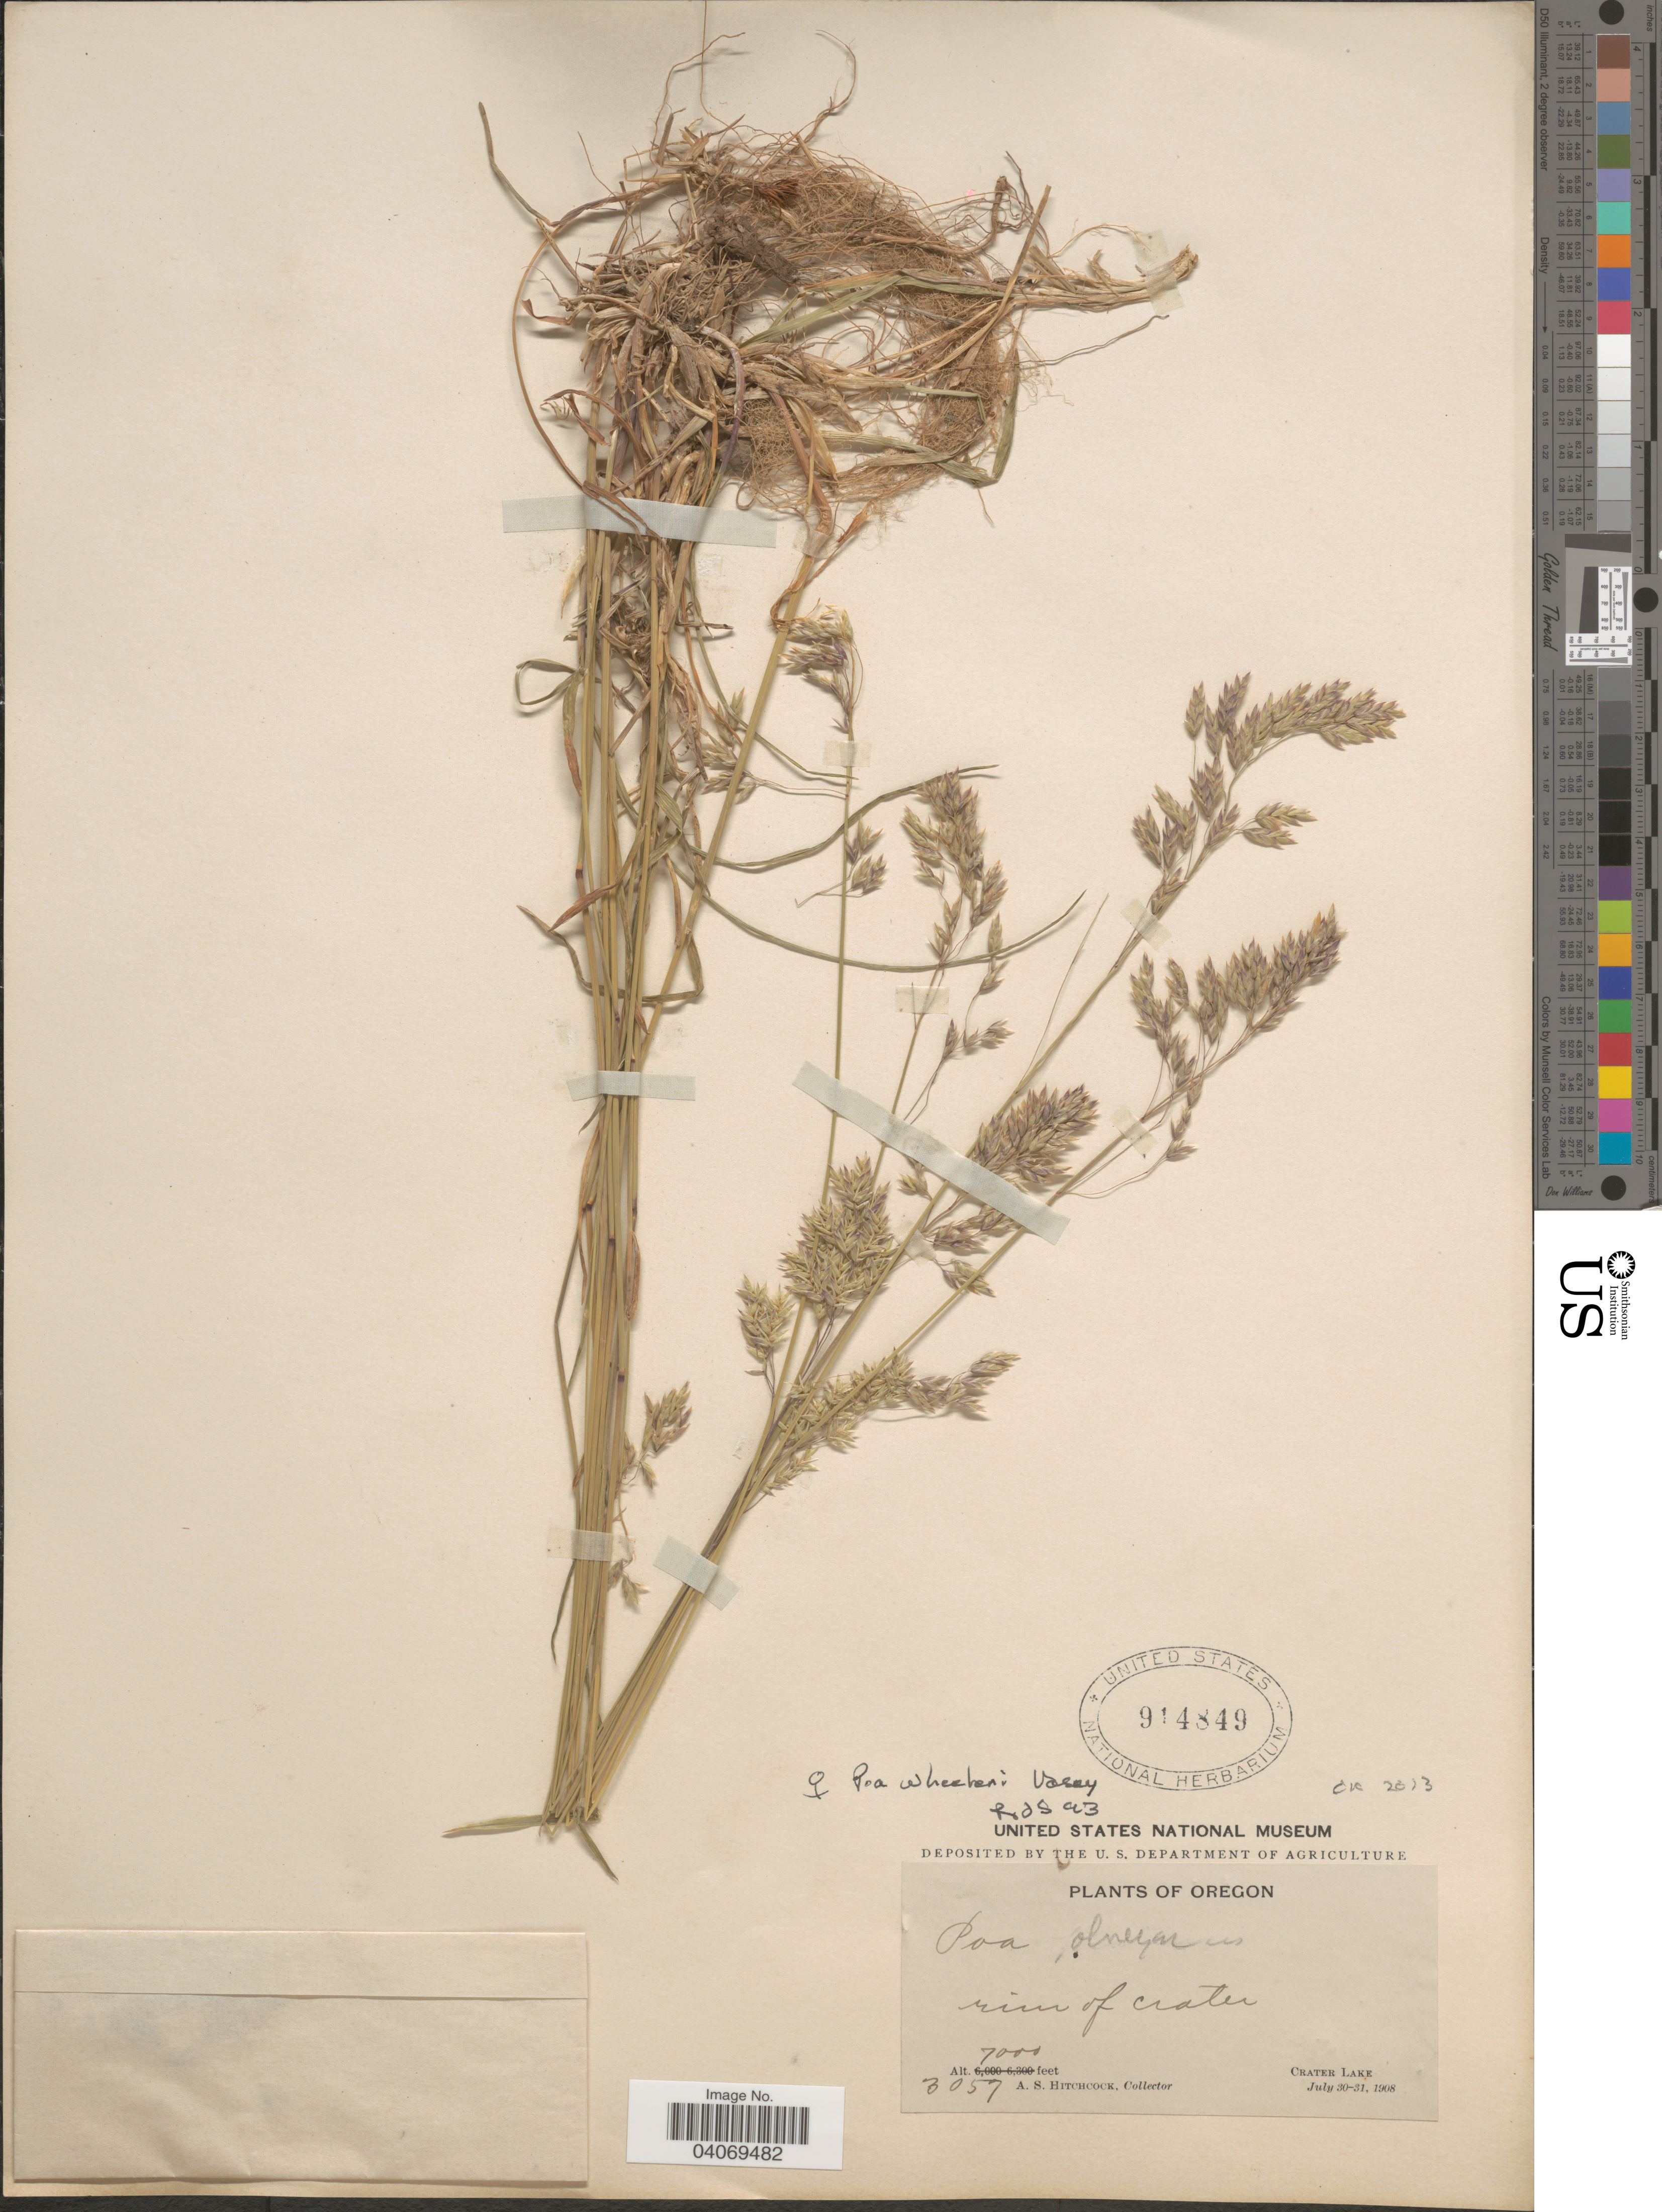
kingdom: Plantae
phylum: Tracheophyta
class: Liliopsida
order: Poales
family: Poaceae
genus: Poa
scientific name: Poa wheeleri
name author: Vasey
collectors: A. S. Hitchcock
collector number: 3057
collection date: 1908-07-30/1908-07-31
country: United States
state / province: Oregon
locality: Rim of crater. Crater Lake.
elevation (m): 2134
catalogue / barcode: US 914849